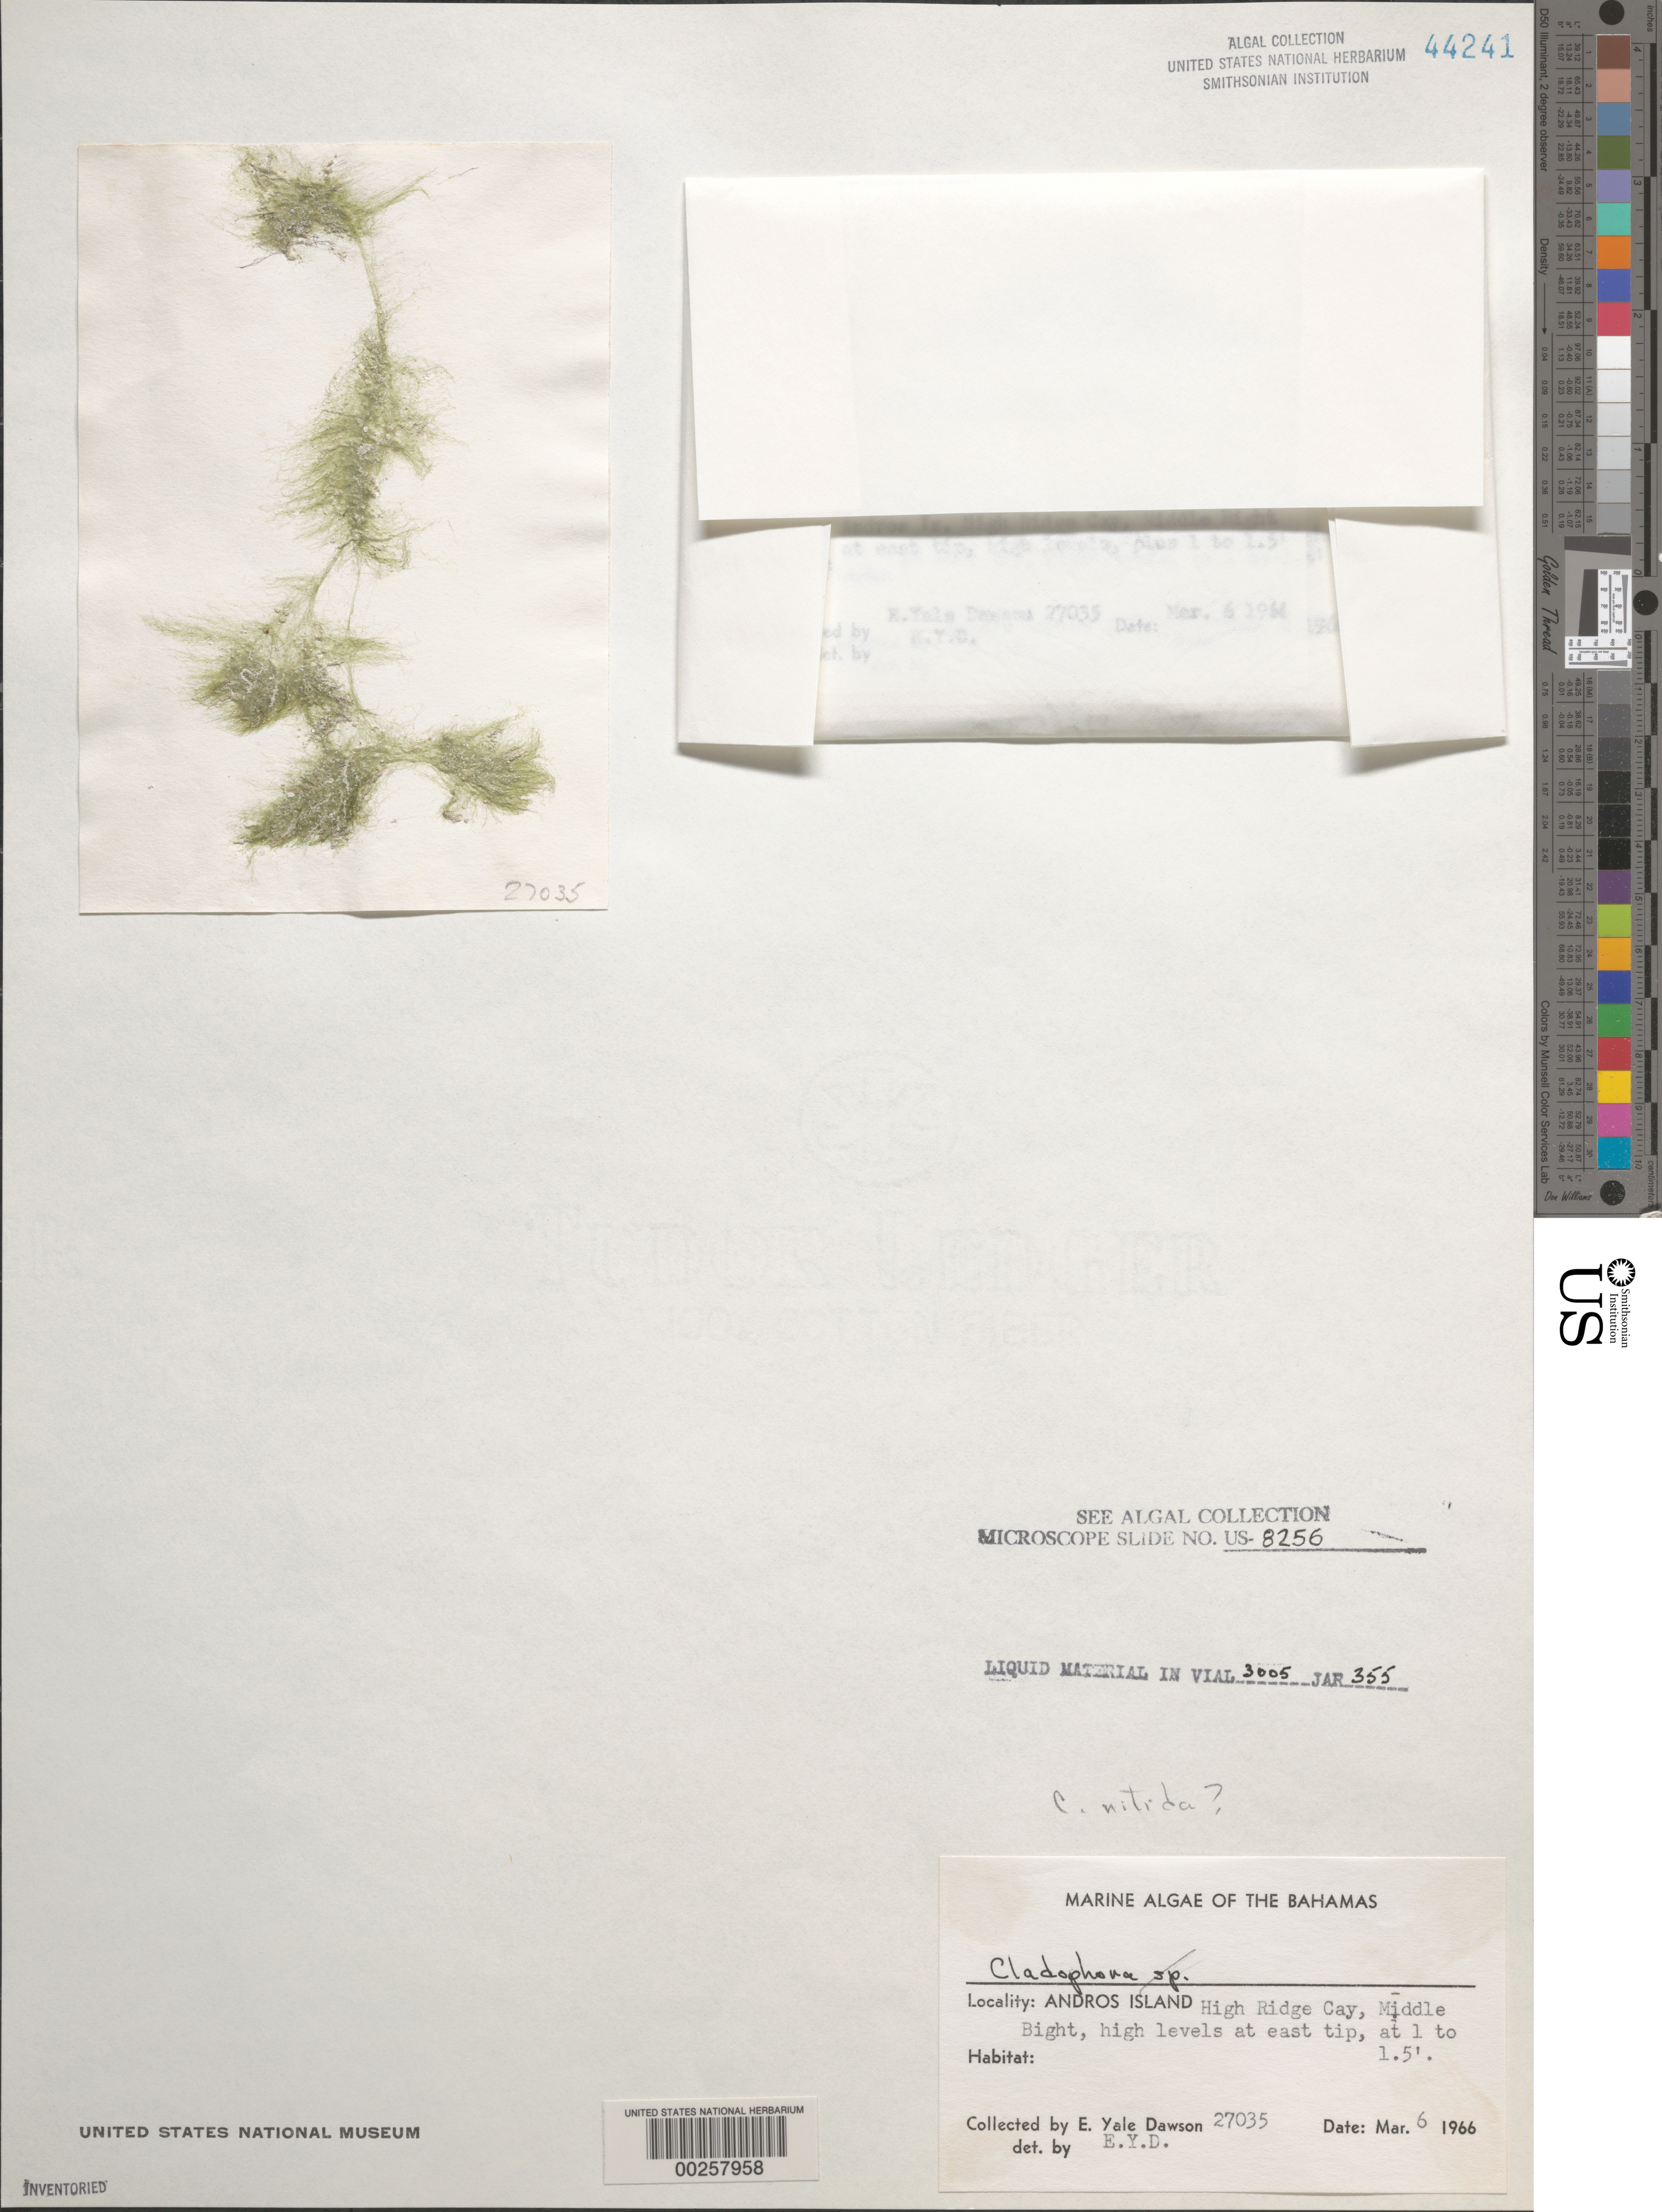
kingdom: Plantae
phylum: Chlorophyta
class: Ulvophyceae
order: Cladophorales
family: Cladophoraceae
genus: Cladophora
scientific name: Cladophora sericea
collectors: E. Y. Dawson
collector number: EYD 27035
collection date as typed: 06 Mar 1966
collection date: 1966-03-06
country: Bahamas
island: High Ridge Cay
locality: Middle Bight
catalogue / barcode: US 44241